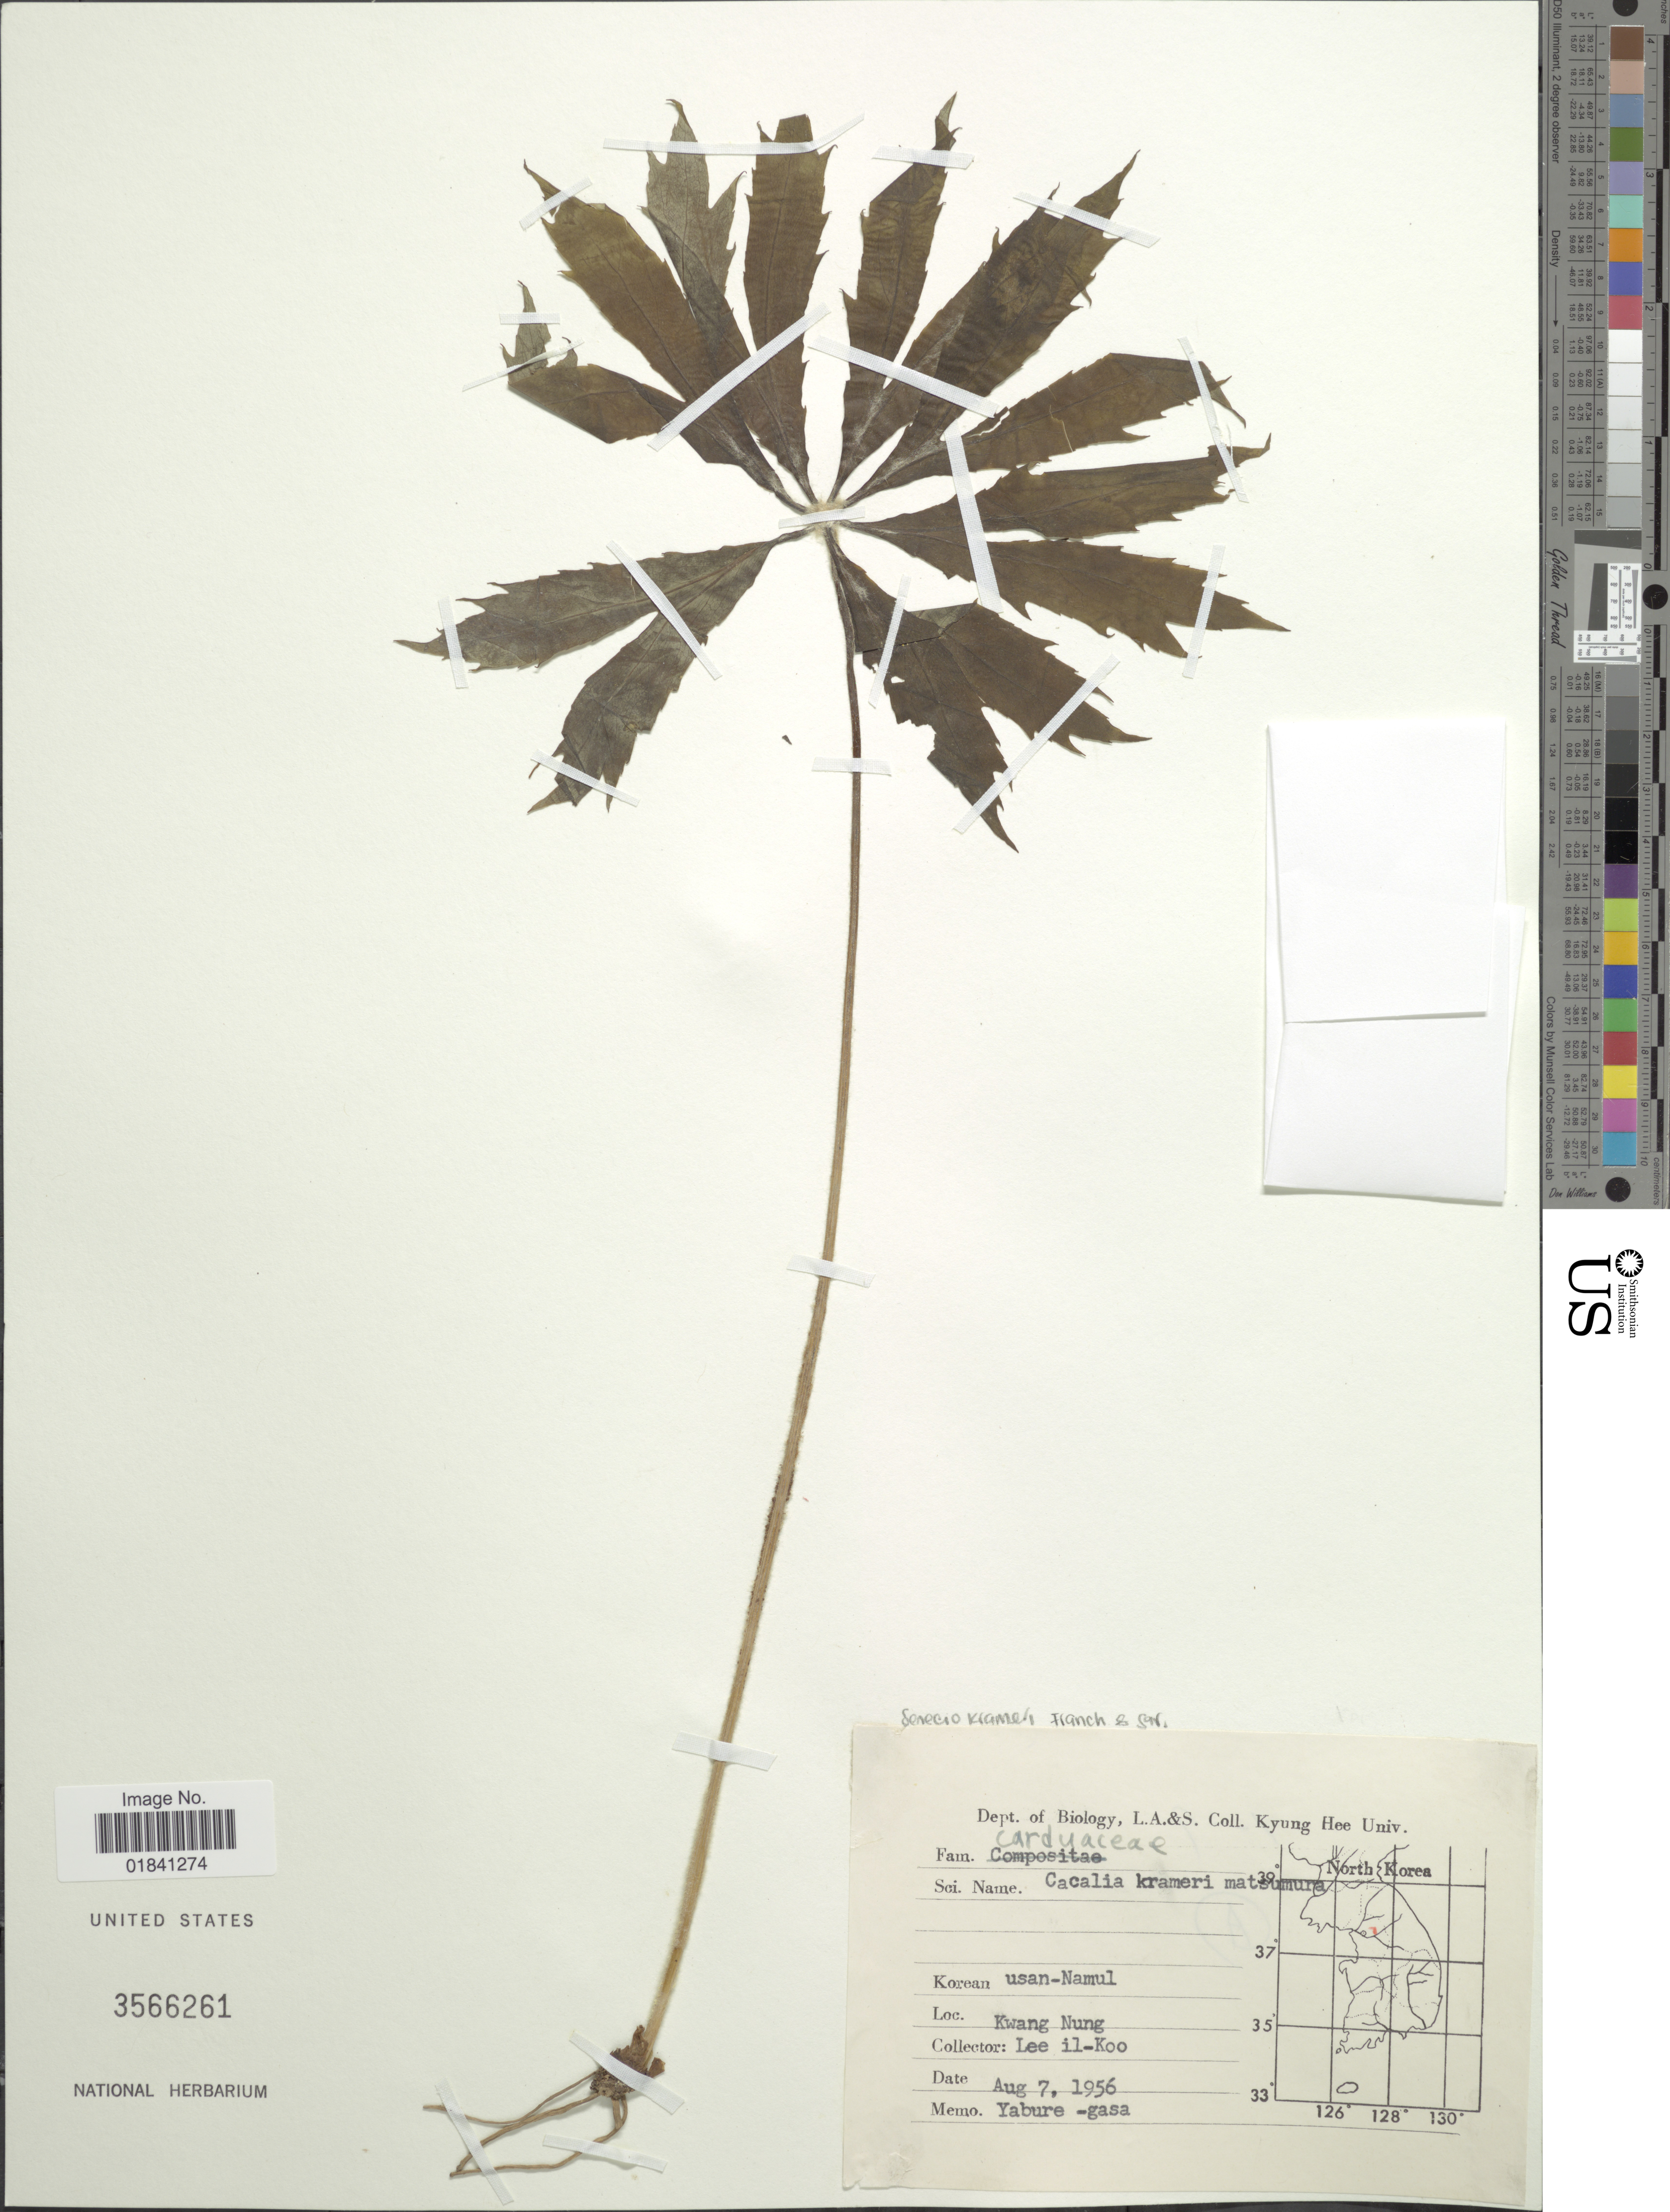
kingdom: Plantae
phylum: Tracheophyta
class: Magnoliopsida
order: Asterales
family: Asteraceae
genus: Senecio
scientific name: Senecio krameri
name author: Franch. & Sav.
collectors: I. Lee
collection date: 1956-08-07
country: South Korea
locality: Kwang Nung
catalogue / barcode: US 3566261